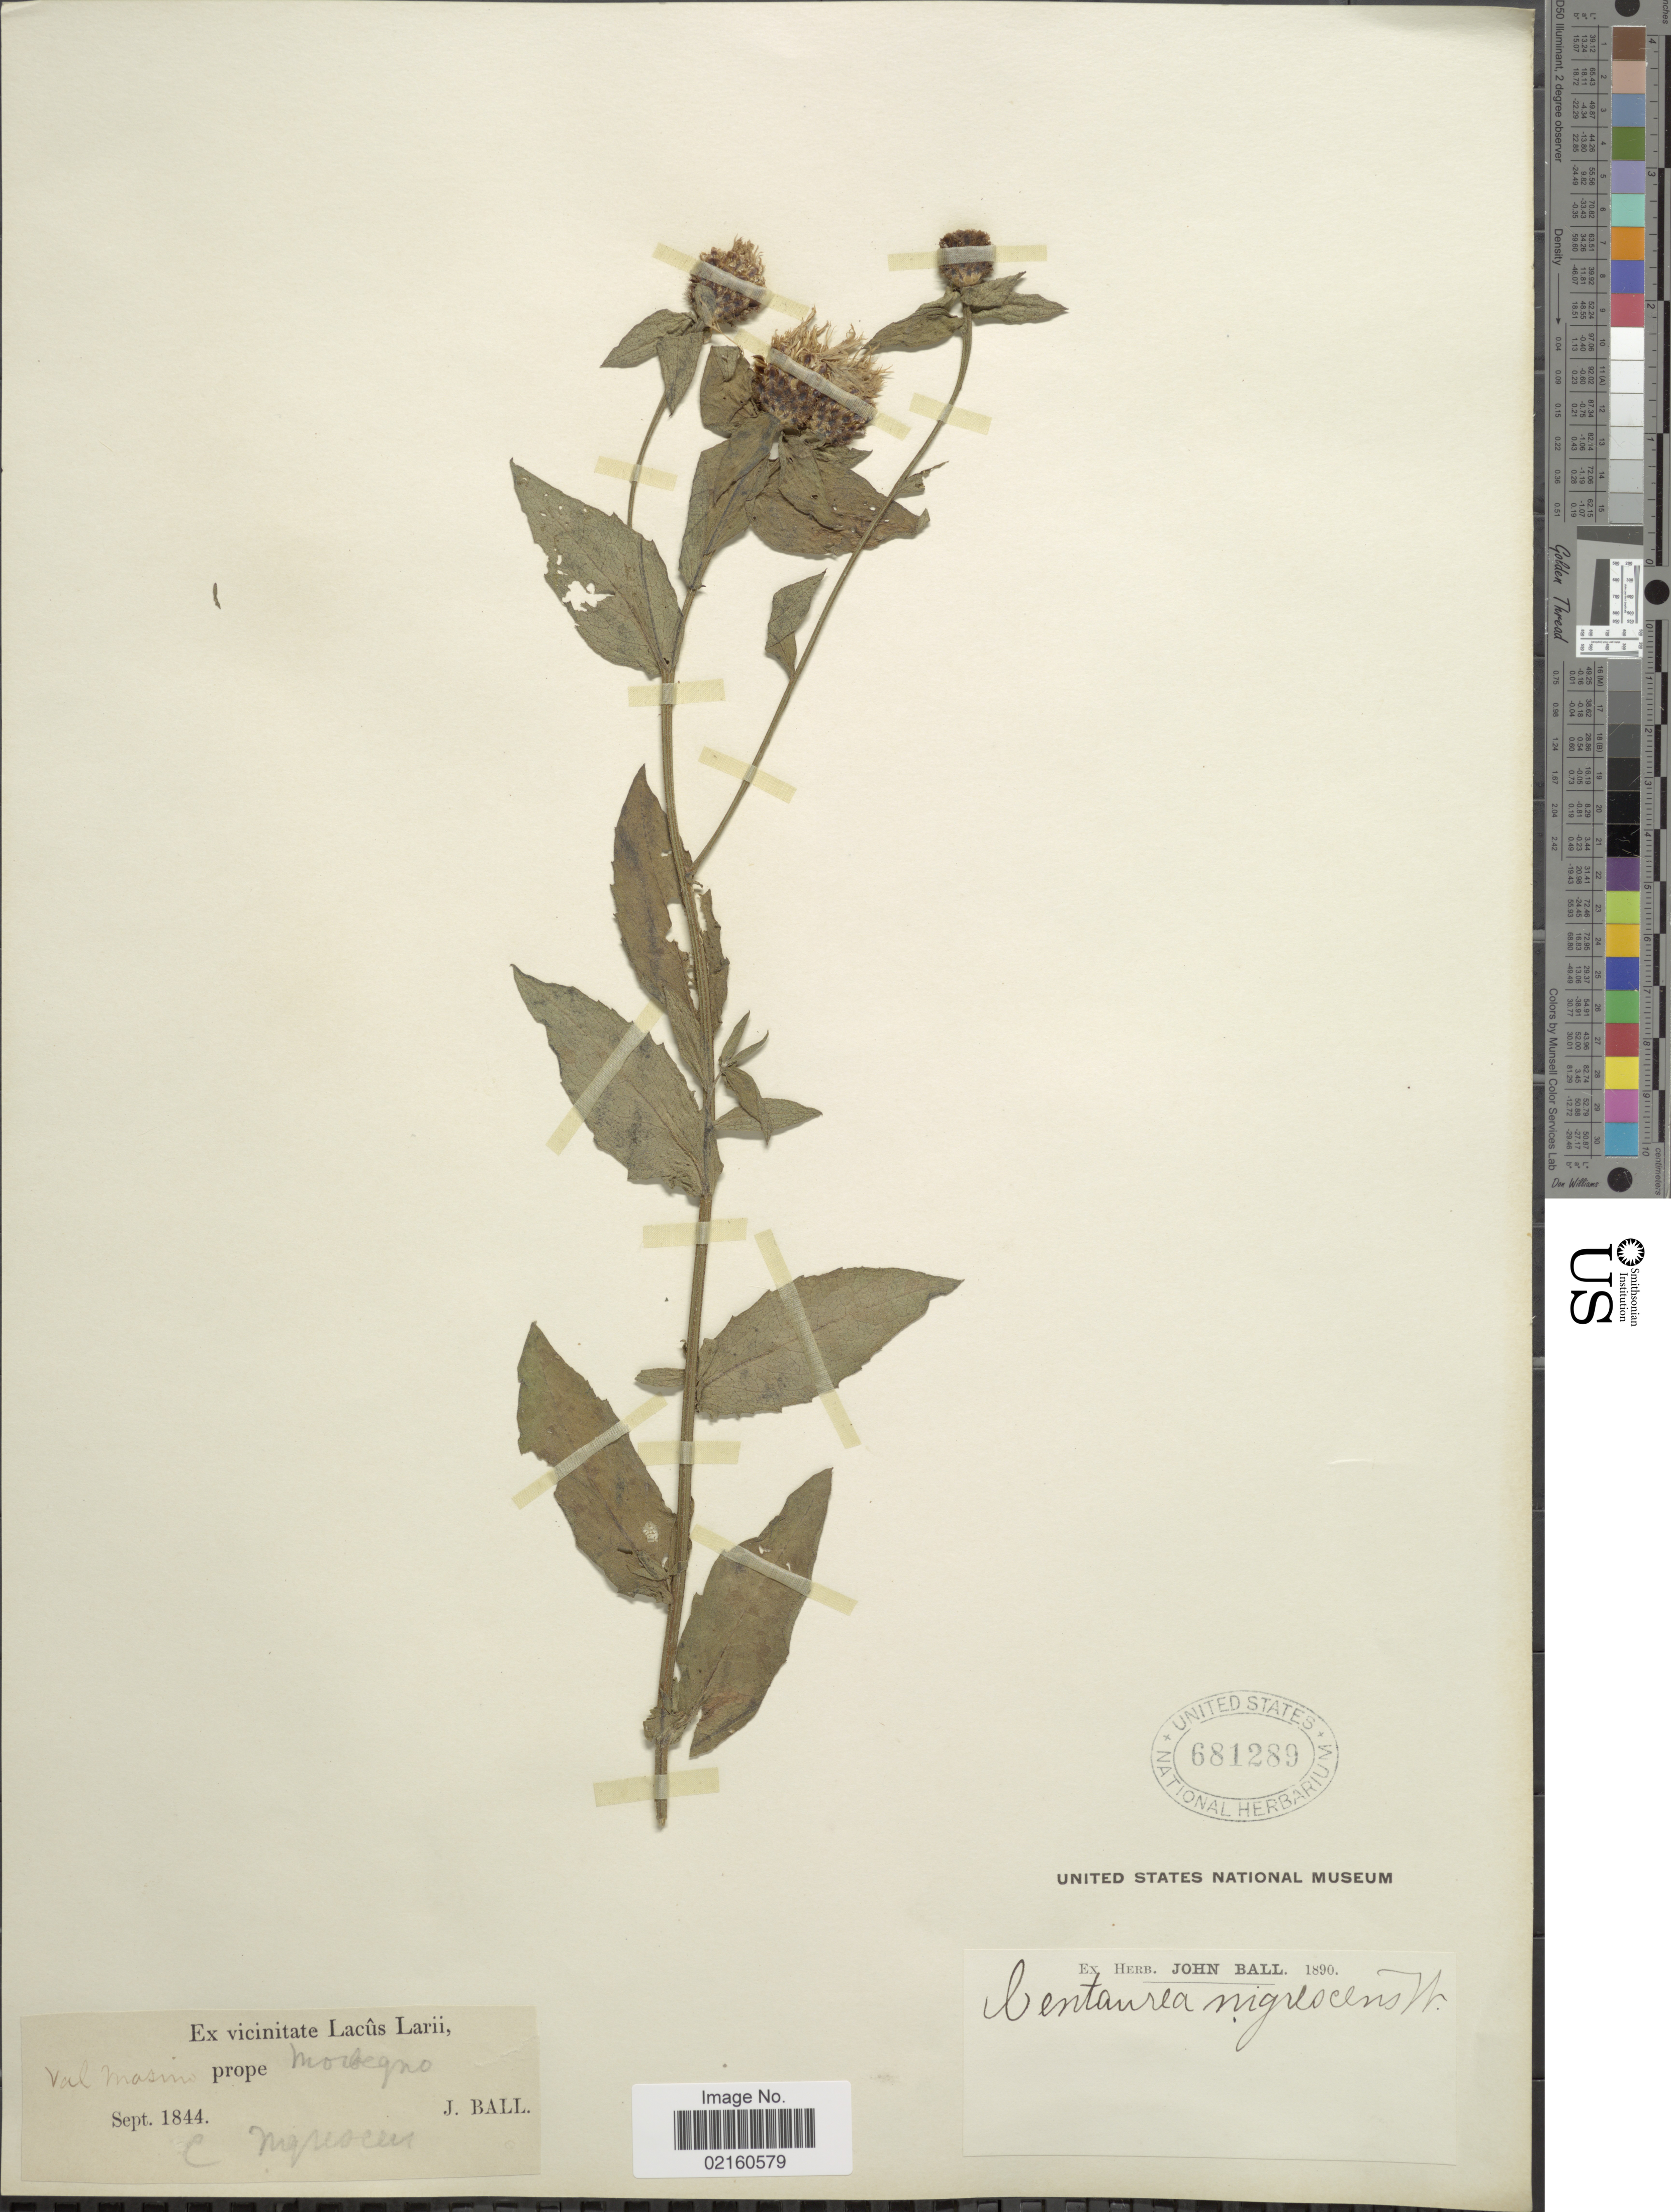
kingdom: Plantae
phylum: Tracheophyta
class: Magnoliopsida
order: Asterales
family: Asteraceae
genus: Centaurea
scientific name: Centaurea nigrescens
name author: Willd.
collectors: J. Ball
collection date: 1844-09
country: Italy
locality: Vicinitate Lacus Larii, Val Masino, prope Morbegno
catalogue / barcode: US 681289